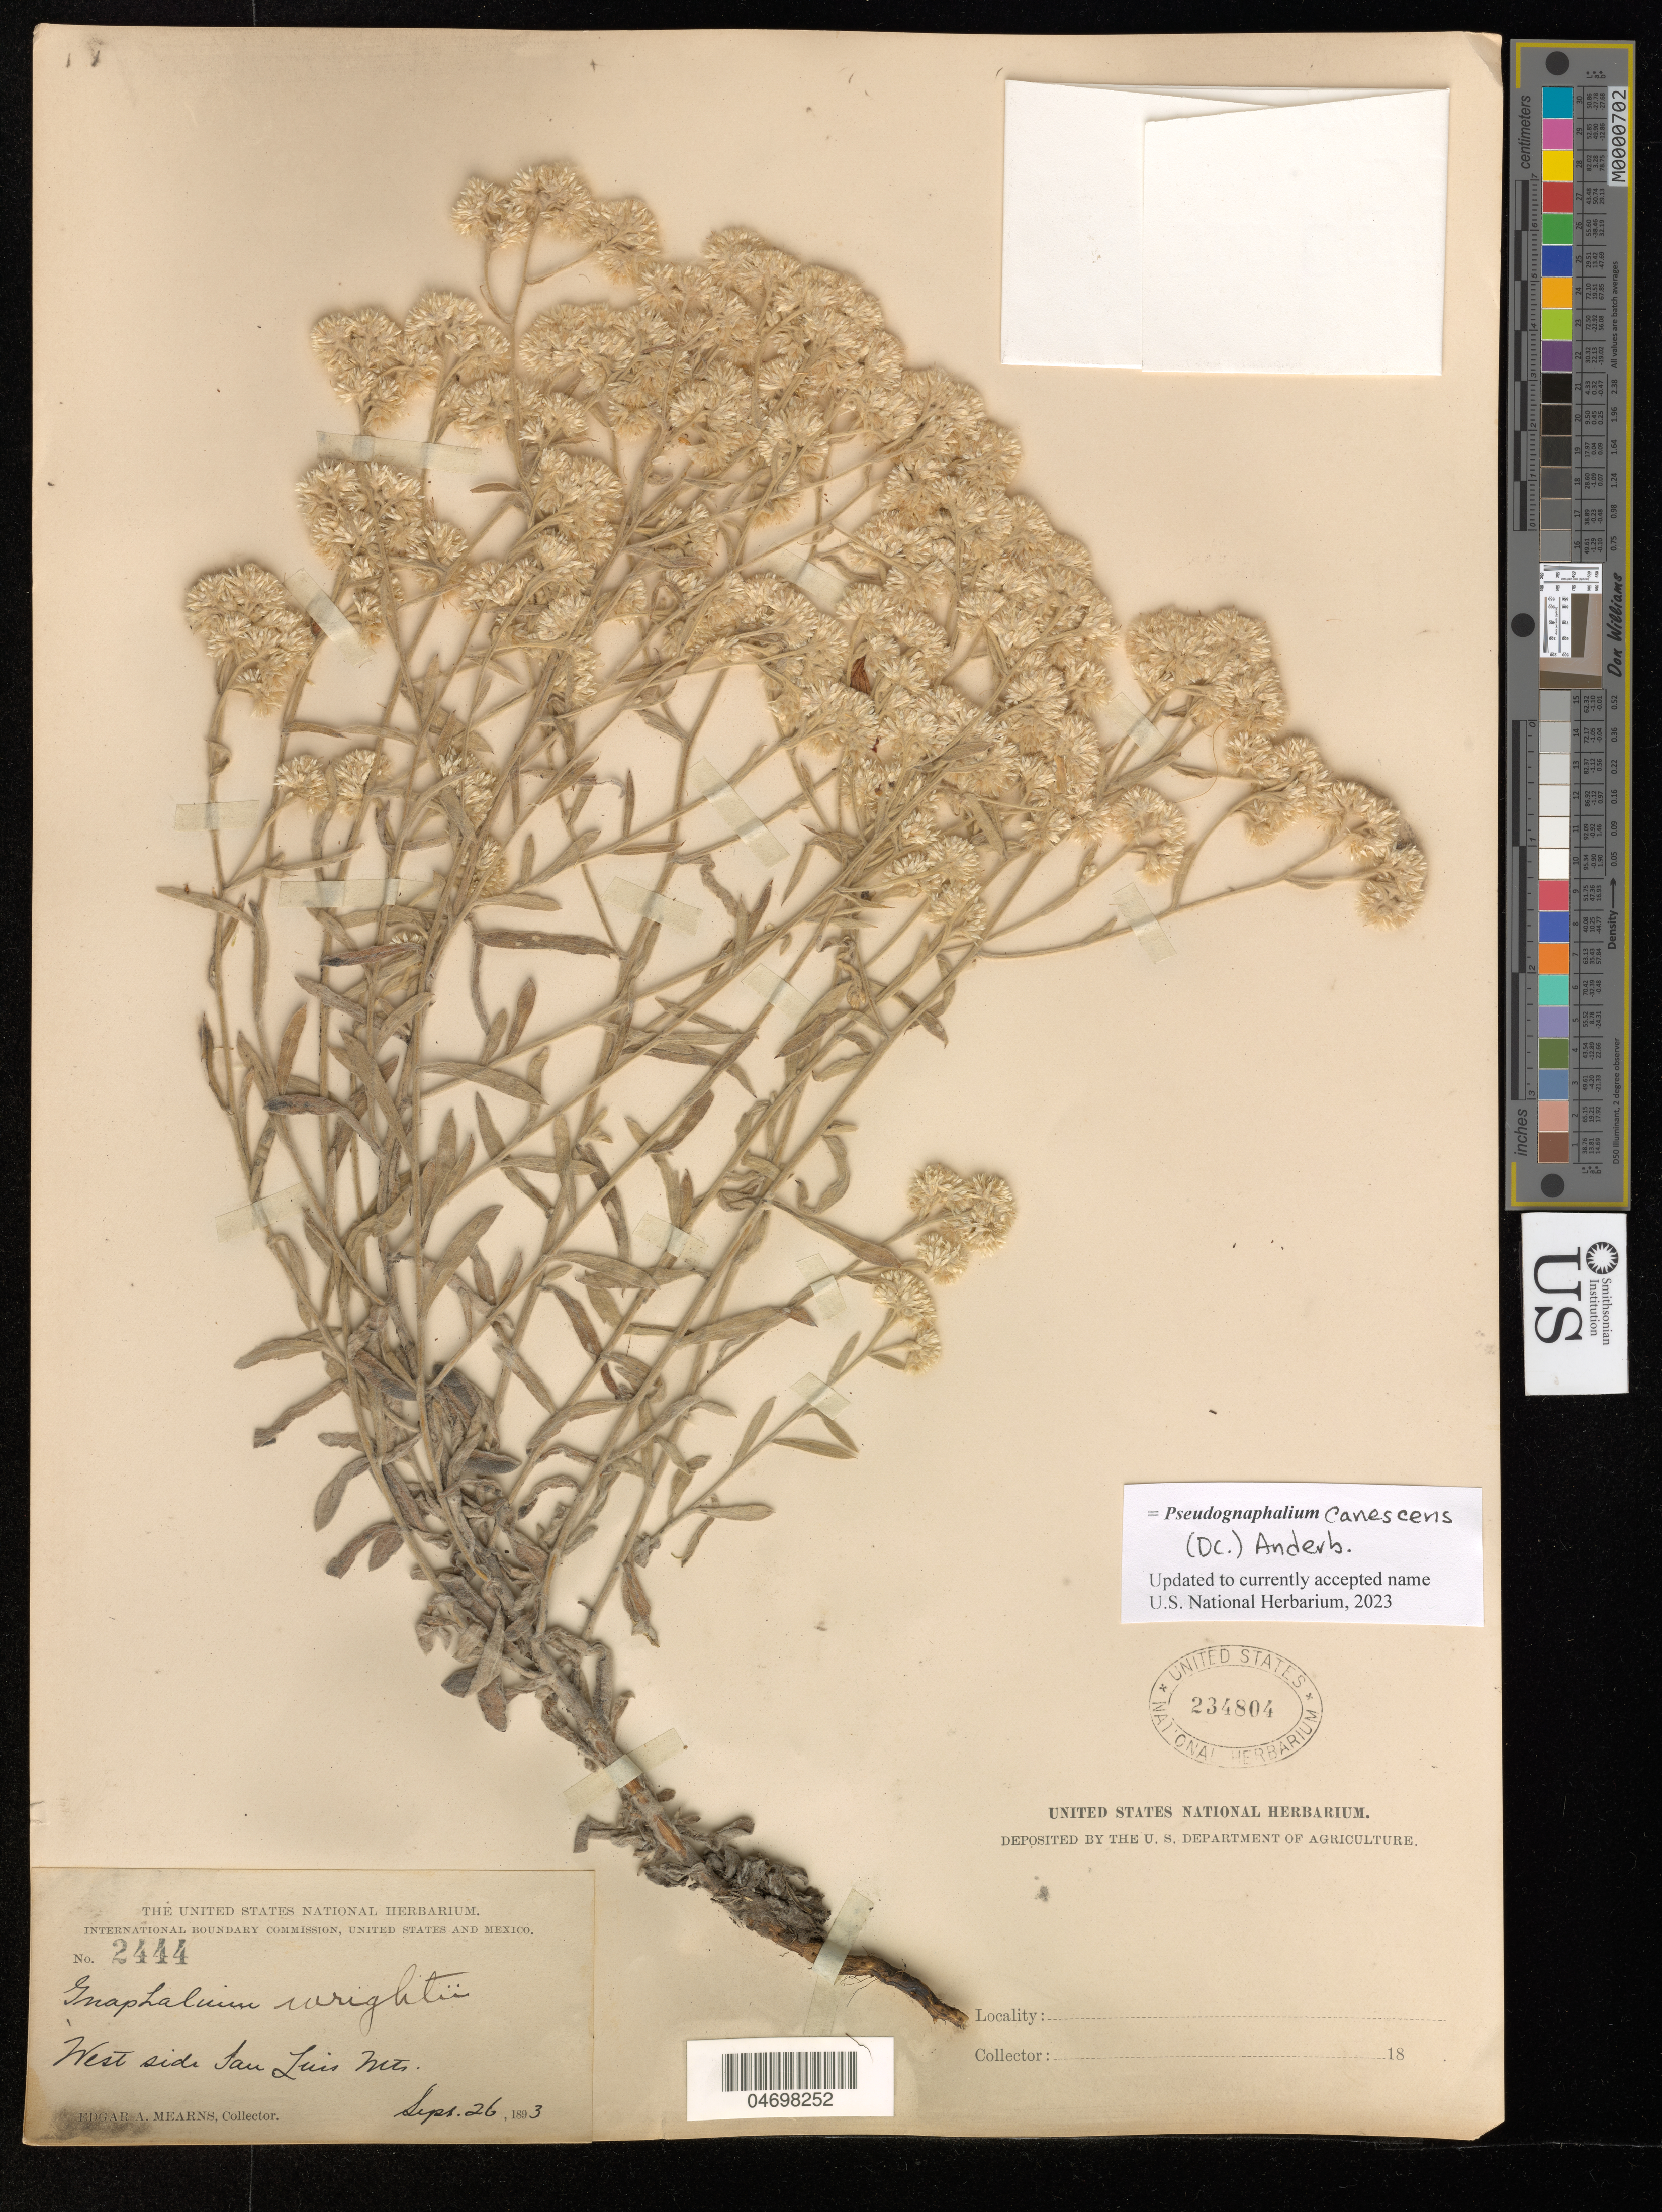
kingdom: Plantae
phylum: Tracheophyta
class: Magnoliopsida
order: Asterales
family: Asteraceae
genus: Pseudognaphalium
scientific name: Pseudognaphalium canescens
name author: (DC.) Anderb.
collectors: E. A. Mearns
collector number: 2444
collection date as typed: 26 Sep 1893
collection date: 1893-09-26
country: United States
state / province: Arizona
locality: West side of San Luis Mts.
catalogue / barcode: US 234804